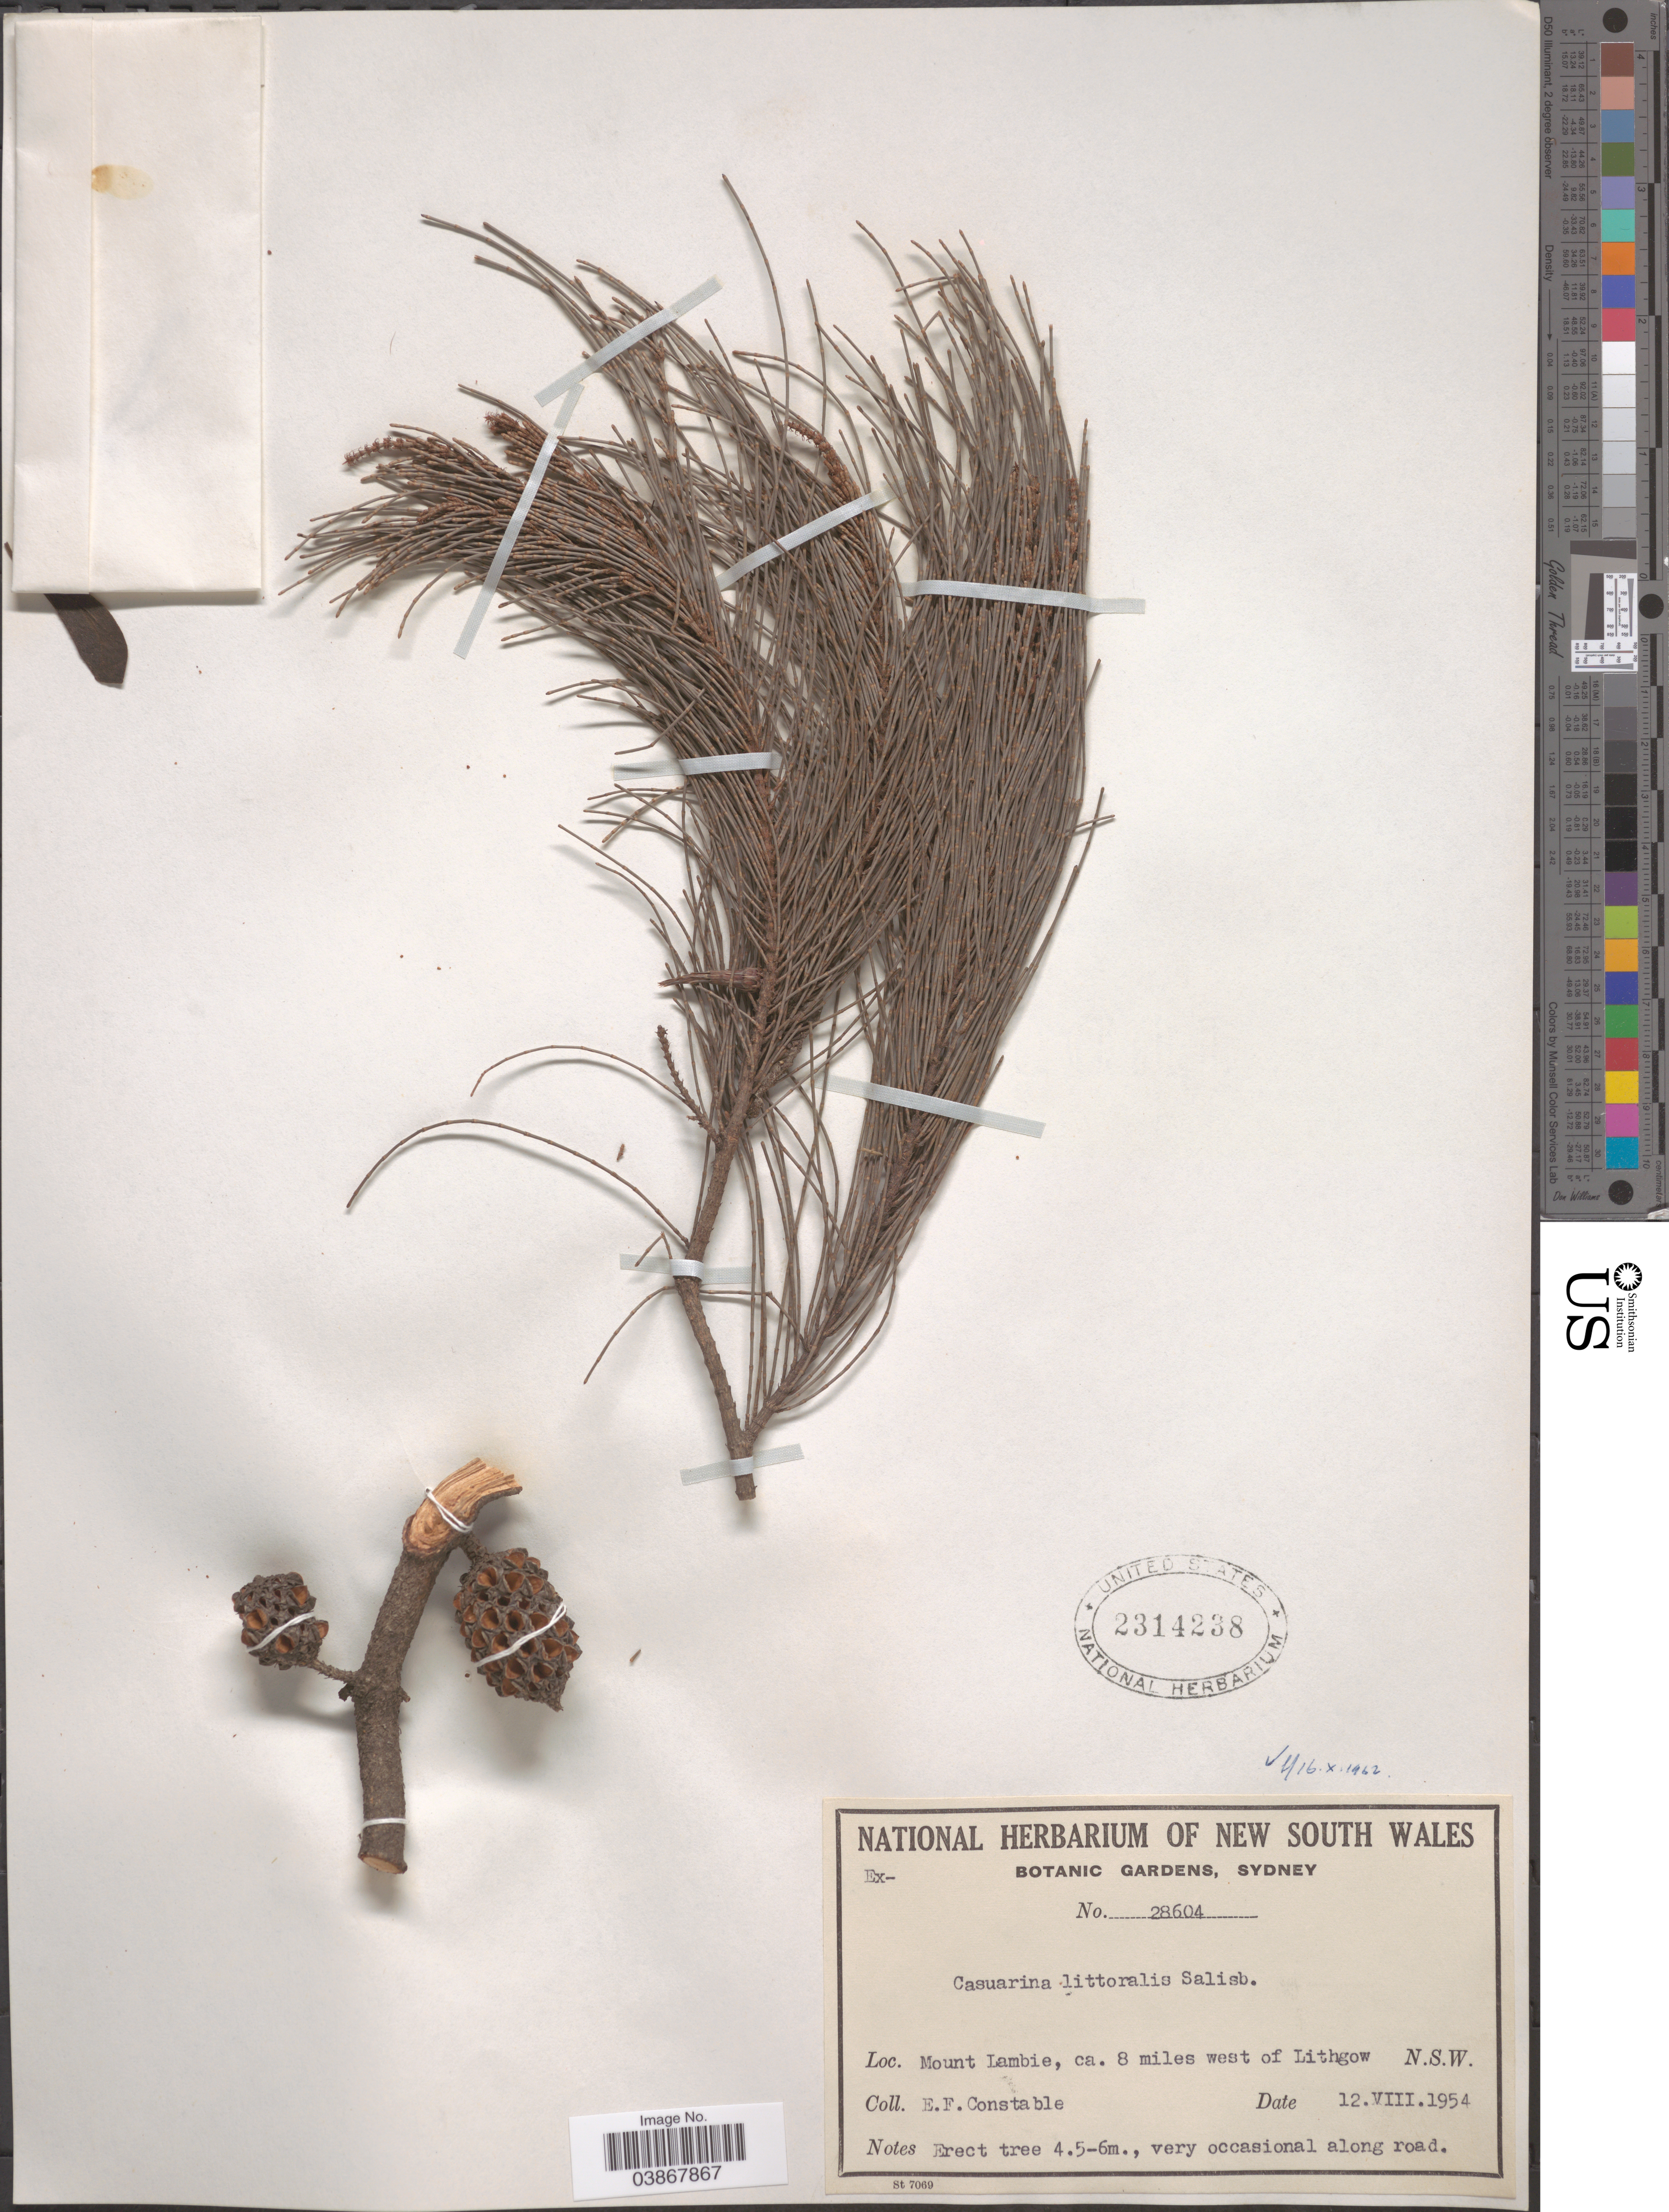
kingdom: Plantae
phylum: Tracheophyta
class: Magnoliopsida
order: Fagales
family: Casuarinaceae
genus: Casuarina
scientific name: Casuarina littoralis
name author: Salisb.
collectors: E. F. Constable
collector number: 28604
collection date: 1954-08-12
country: Australia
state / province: New South Wales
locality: Mount Lambie, ca. 8 miles west of Lithgow.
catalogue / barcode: US 2314238